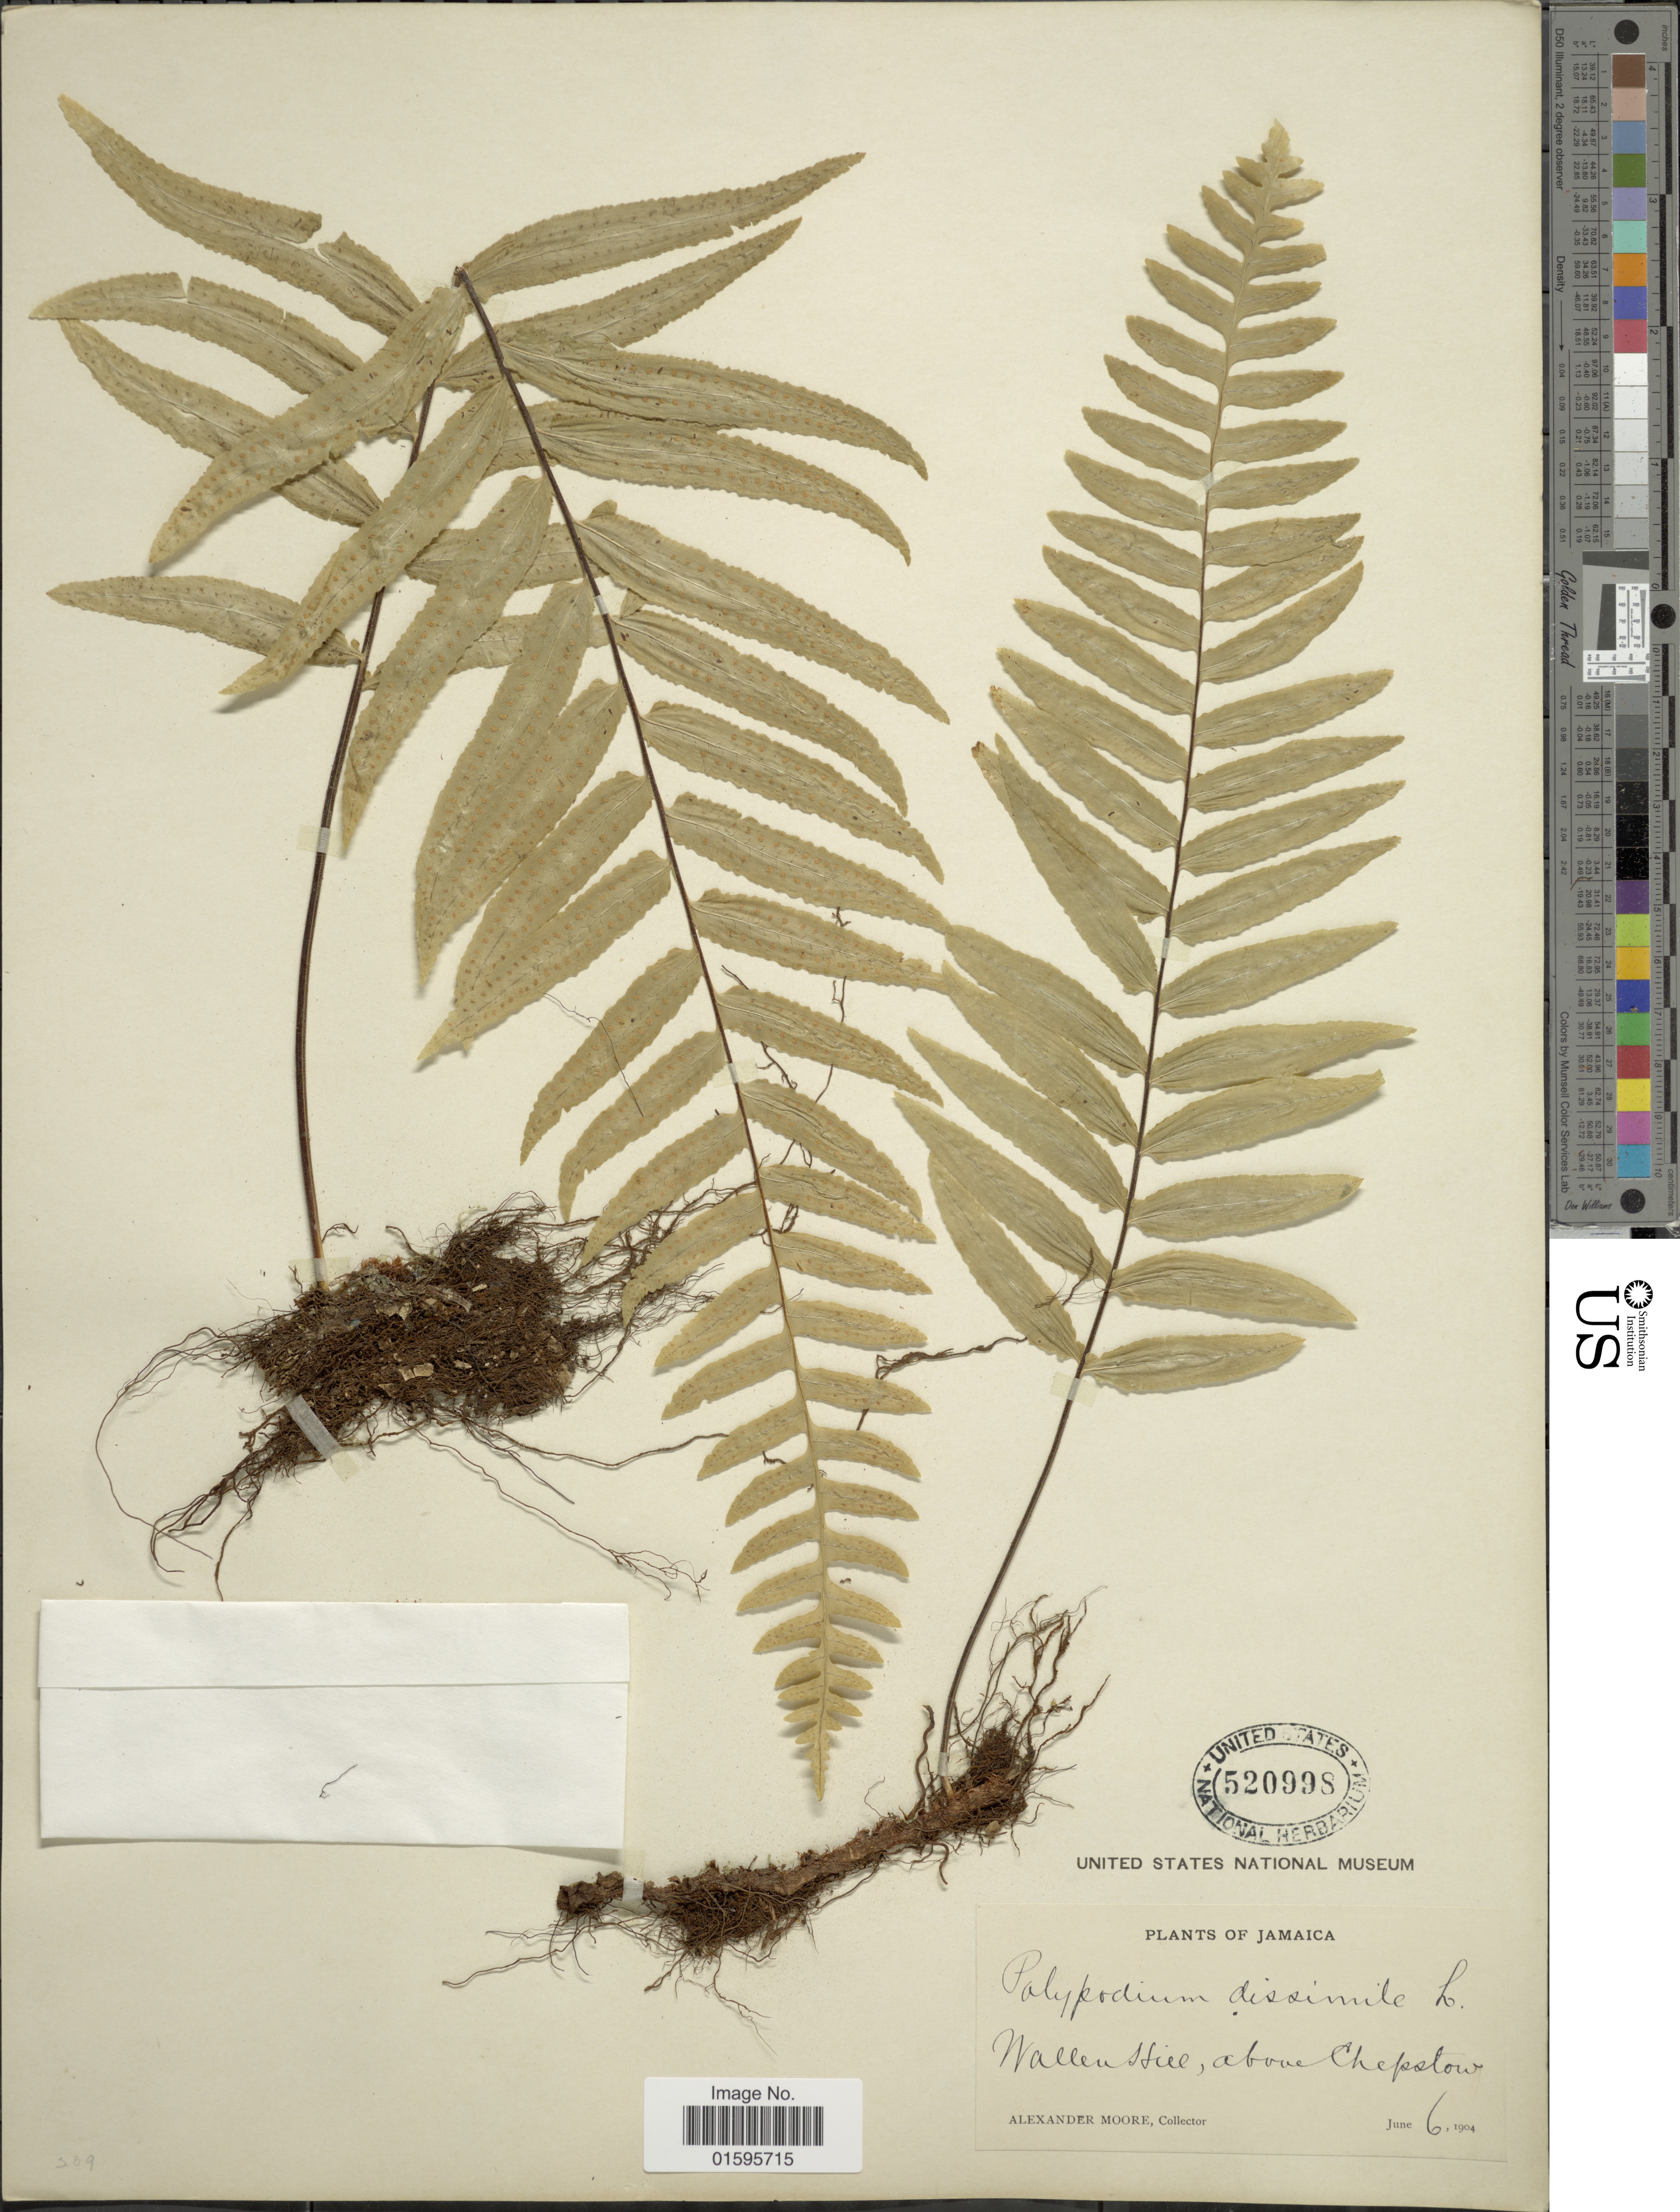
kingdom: Plantae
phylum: Tracheophyta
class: Polypodiopsida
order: Polypodiales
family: Polypodiaceae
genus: Polypodium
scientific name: Polypodium dulce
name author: Poir.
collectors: A. Moore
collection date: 1904-06-06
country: Jamaica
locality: Wallen Hill, above Chepstow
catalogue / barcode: US 520998